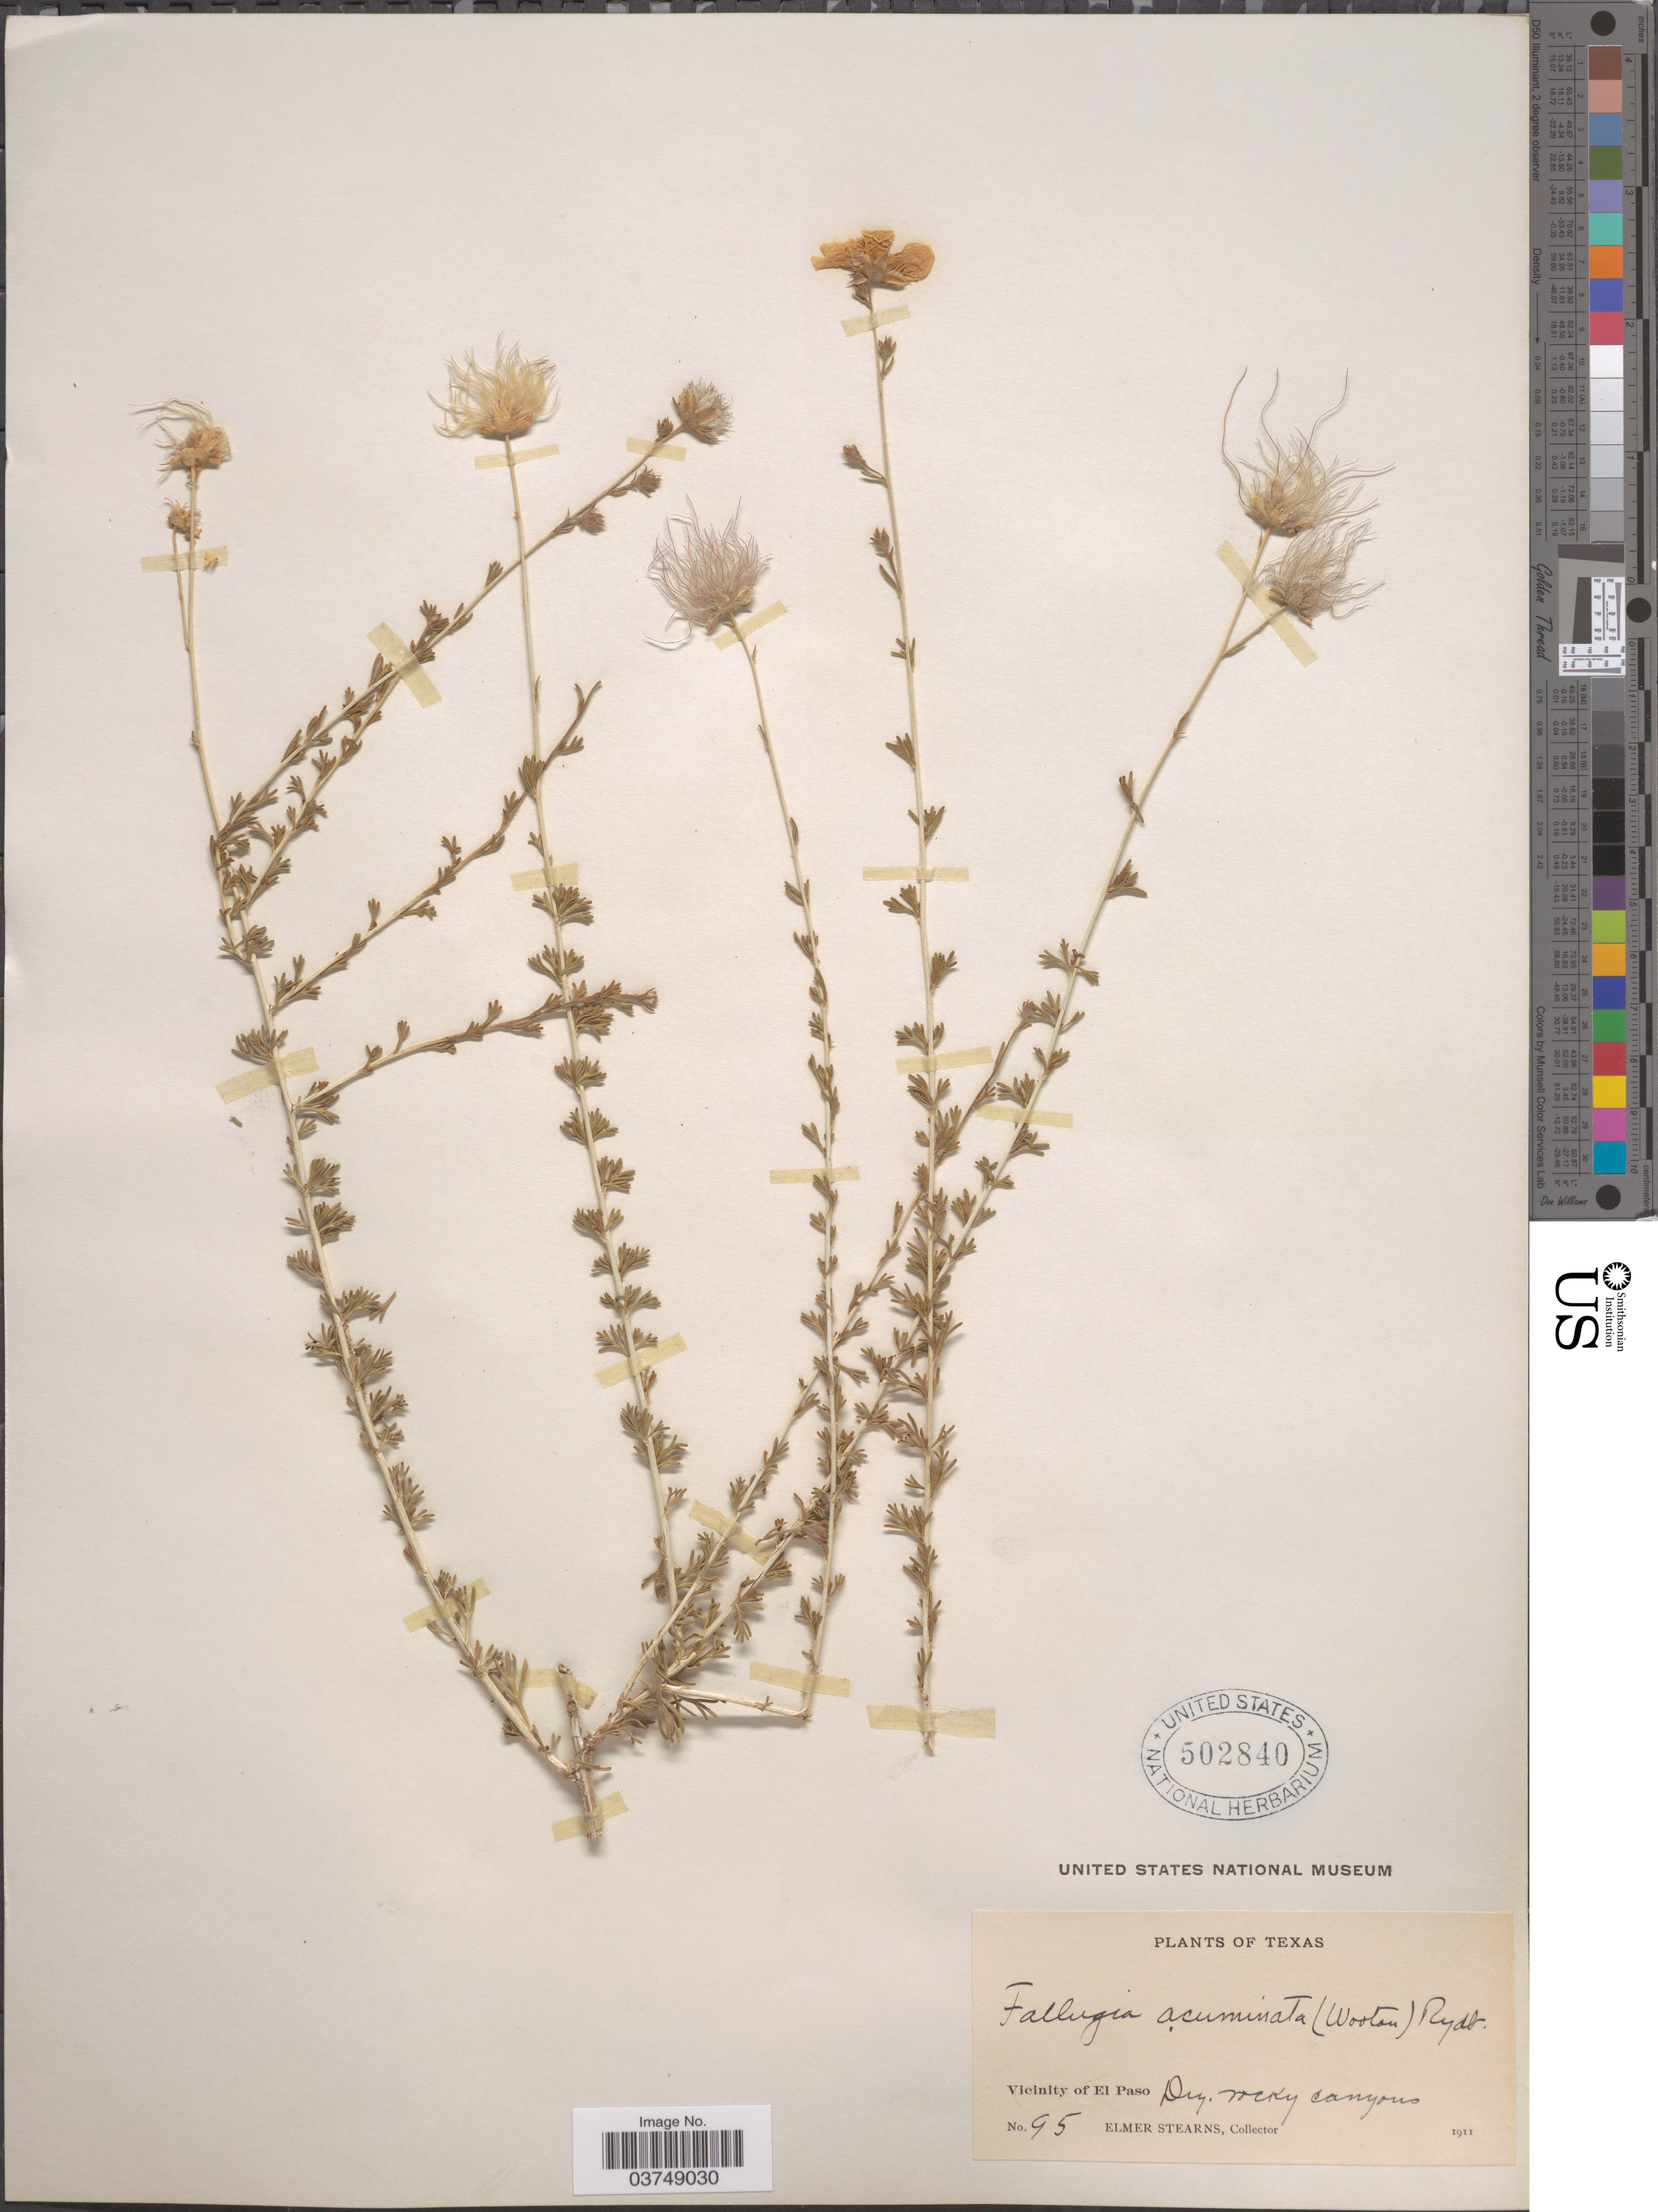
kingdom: Plantae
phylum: Tracheophyta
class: Magnoliopsida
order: Rosales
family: Rosaceae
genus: Fallugia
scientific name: Fallugia acuminata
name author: (Wooton) Rydb.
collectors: E. Stearns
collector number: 95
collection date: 1911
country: United States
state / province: Texas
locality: Vicinity of El Paso.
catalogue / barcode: US 502840